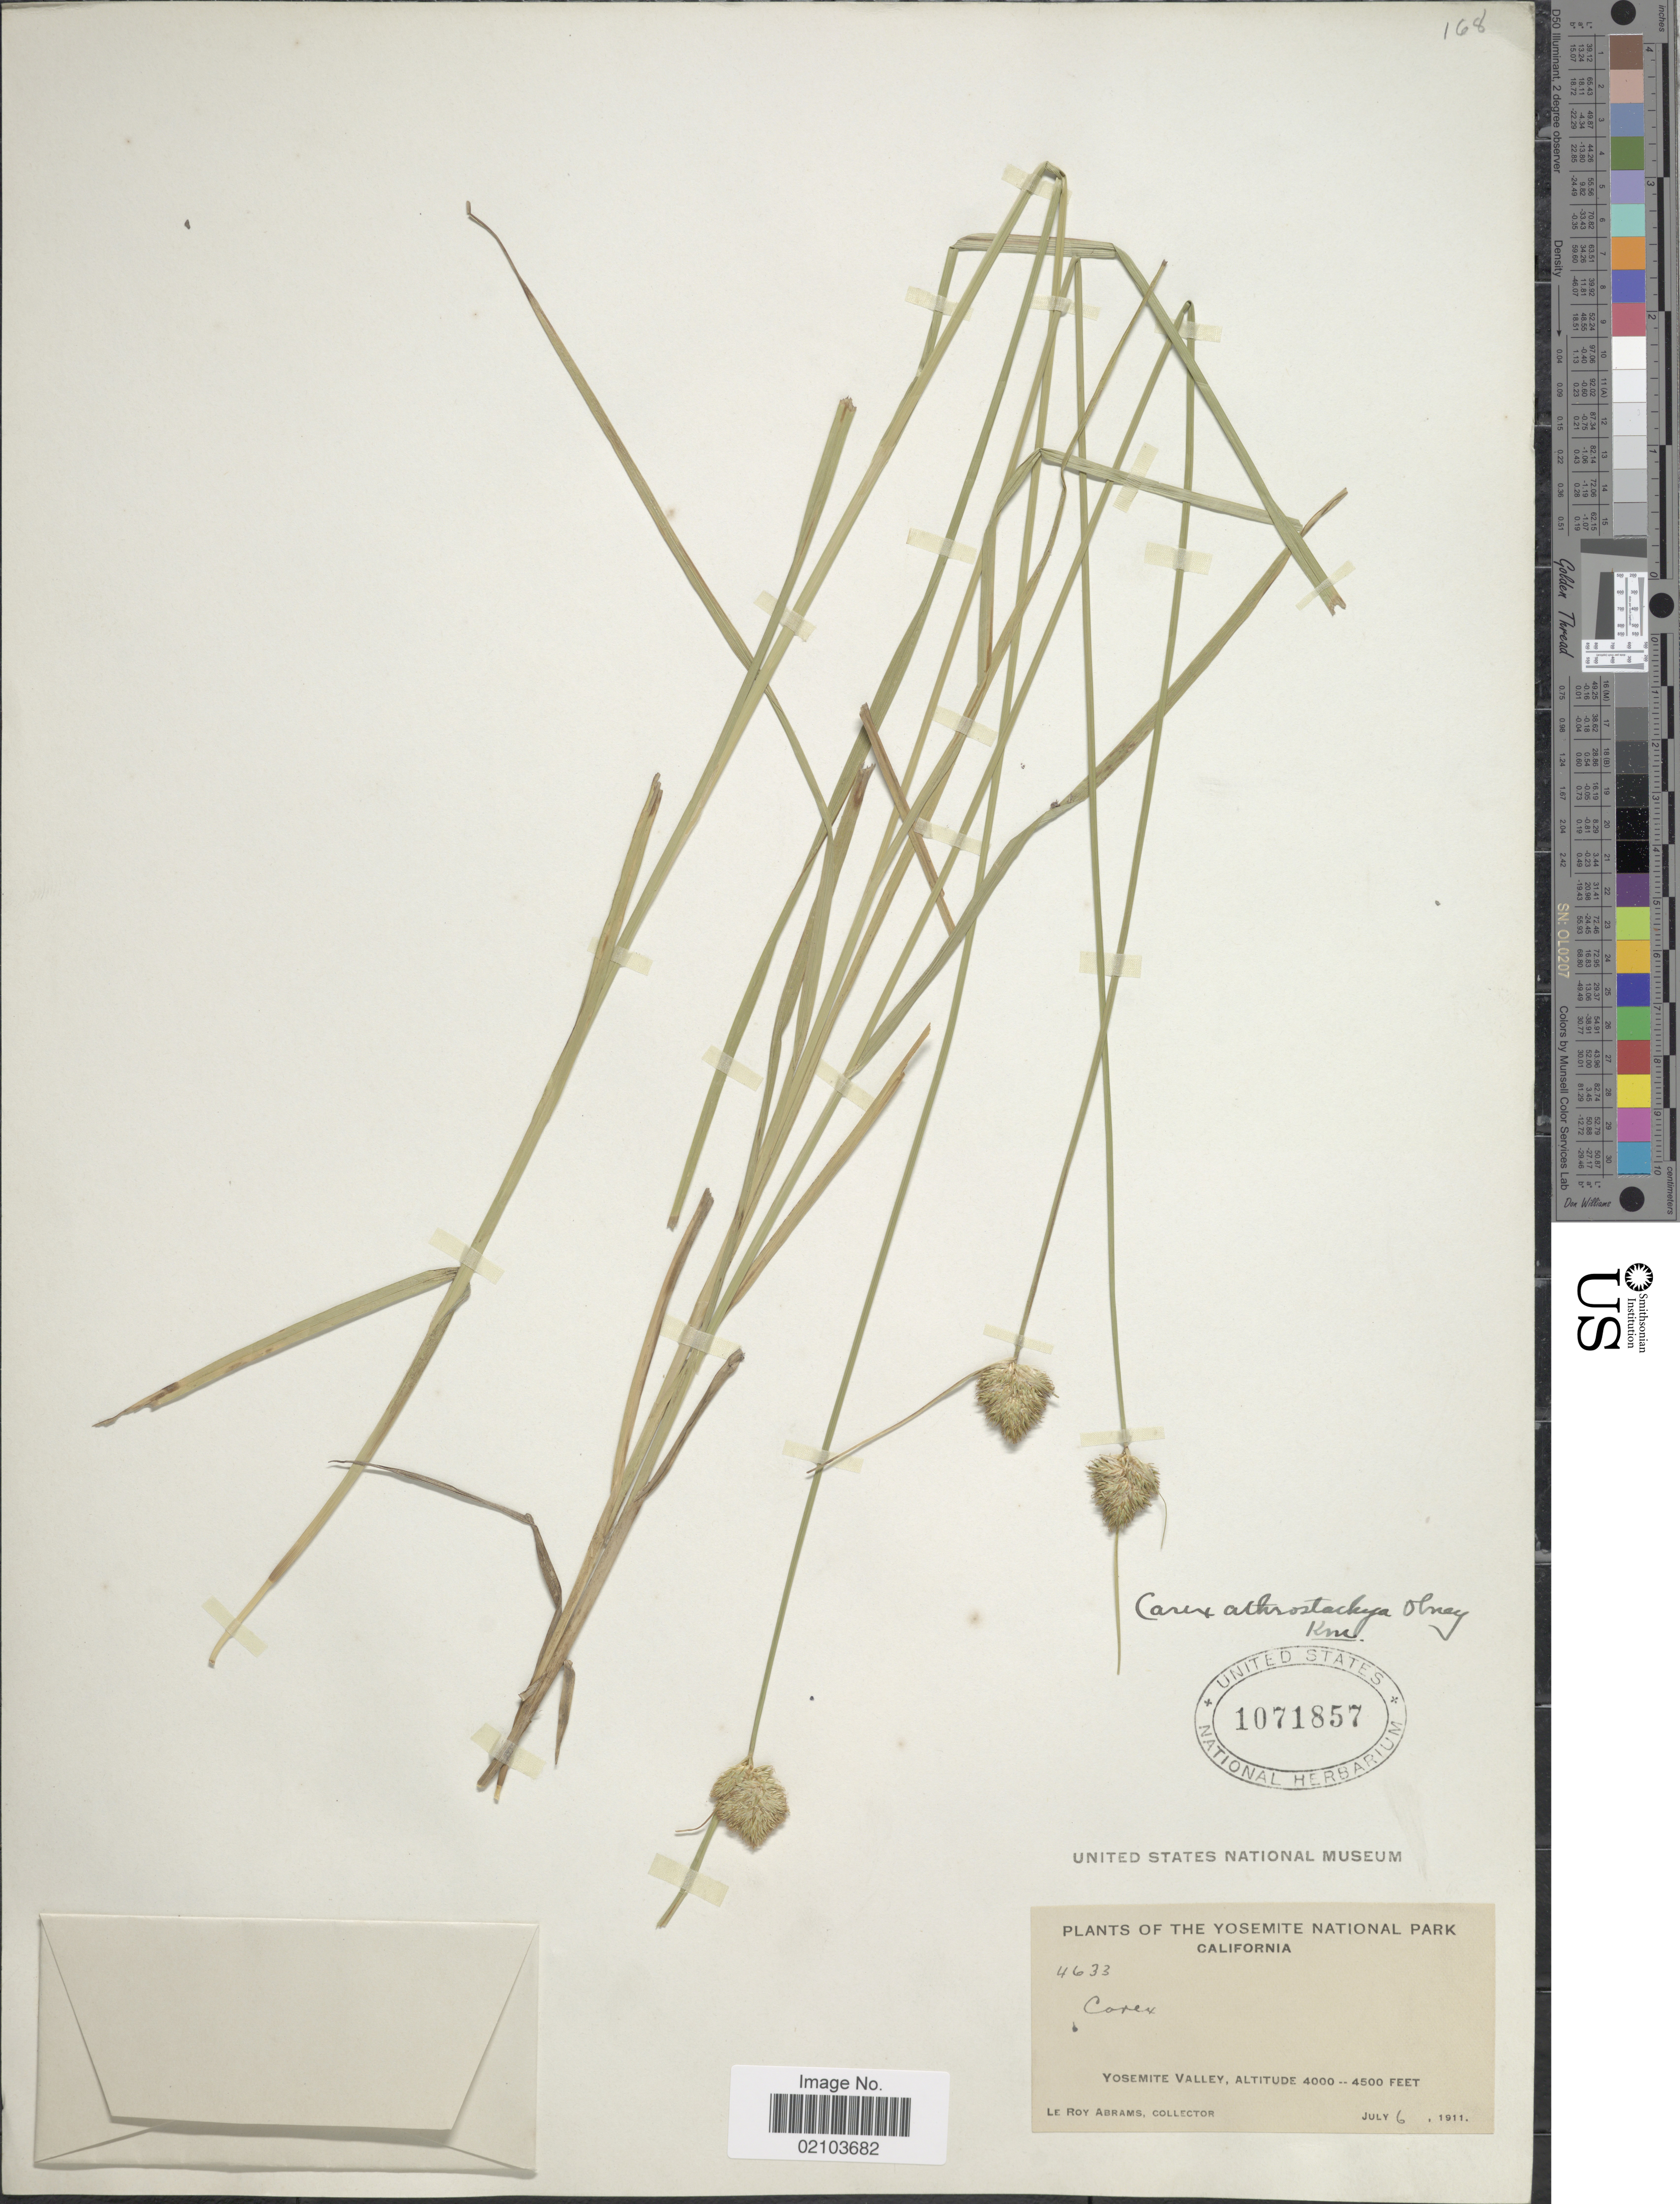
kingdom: Plantae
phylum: Tracheophyta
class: Liliopsida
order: Poales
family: Cyperaceae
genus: Carex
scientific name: Carex athrostachya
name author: Olney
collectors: L. Abrams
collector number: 4633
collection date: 1911-07-06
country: United States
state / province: California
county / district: Mariposa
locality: Yosemite National Park. Yosemite Valley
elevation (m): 1219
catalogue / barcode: US 1071857